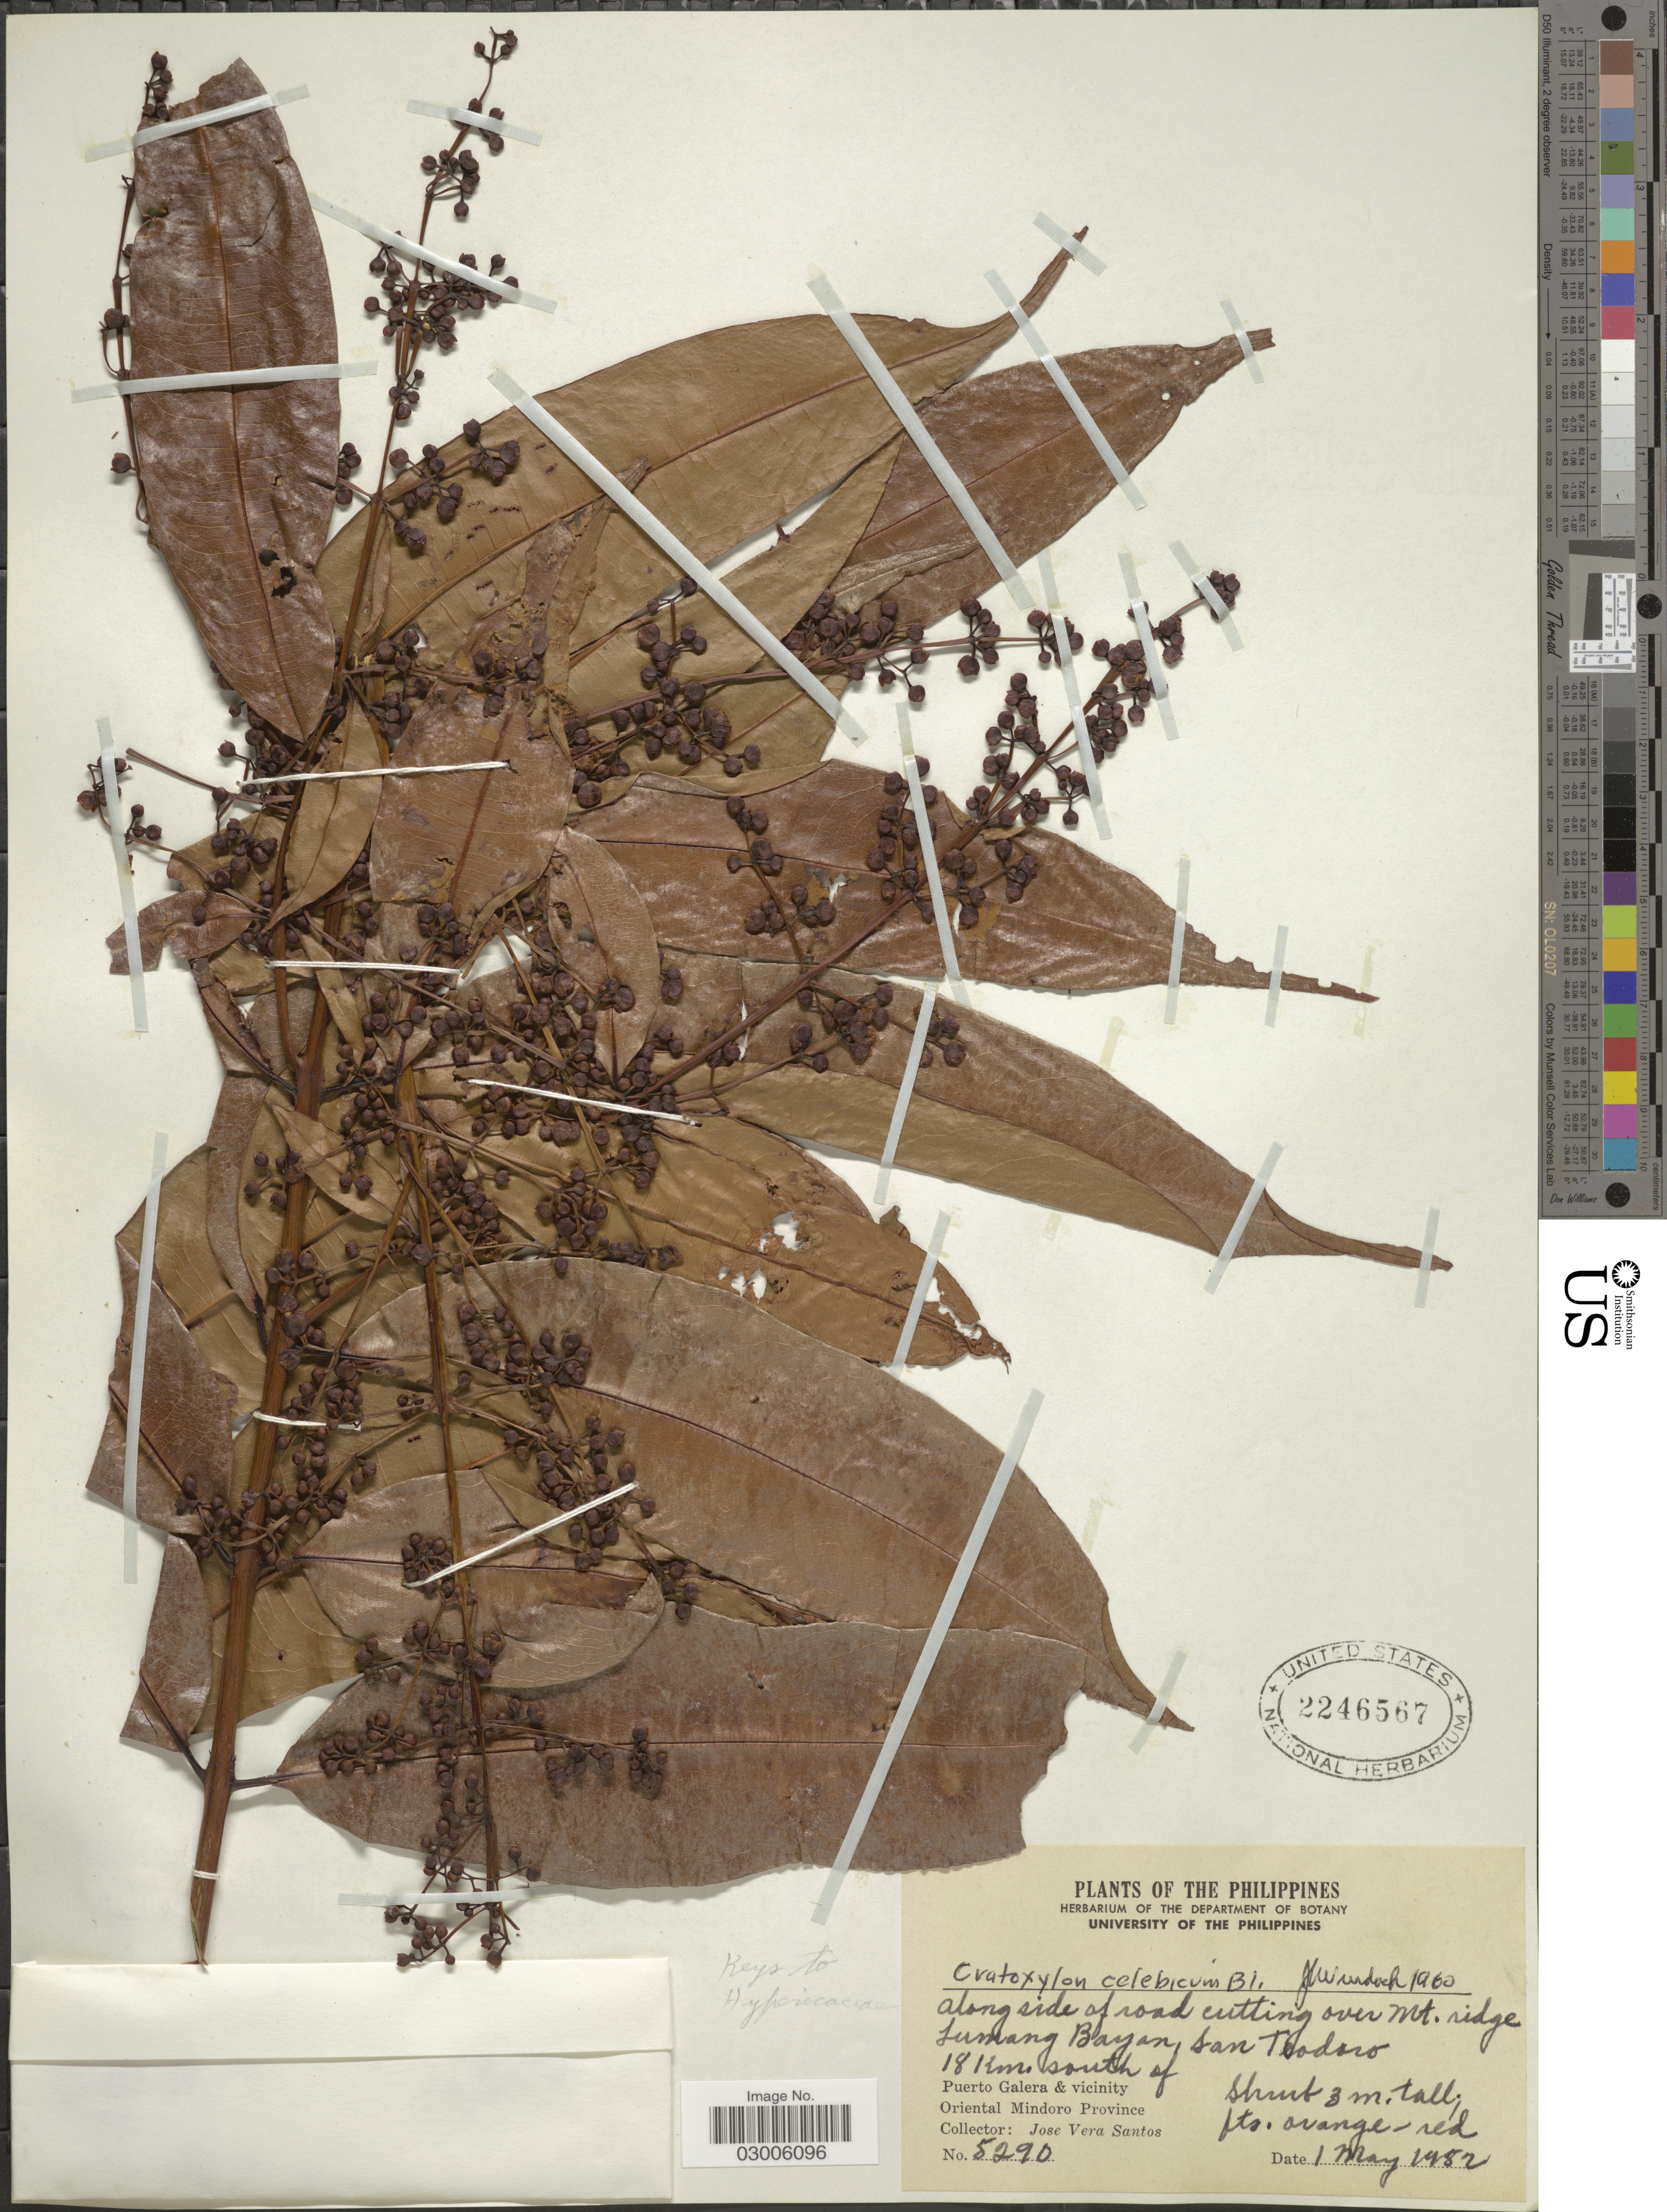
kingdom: Plantae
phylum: Tracheophyta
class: Magnoliopsida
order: Malpighiales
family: Hypericaceae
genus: Cratoxylum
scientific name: Cratoxylum celebicum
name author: Blume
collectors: J. Santos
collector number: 5290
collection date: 1982-05-01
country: Philippines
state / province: Mimaropa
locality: Along side of road cutting over Mt. ridge Lumang Bayan, San Teodoro. 18 Km. south of Puerto Galera & vicinity. Oriental Mindoro Province.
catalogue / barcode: US 2246567